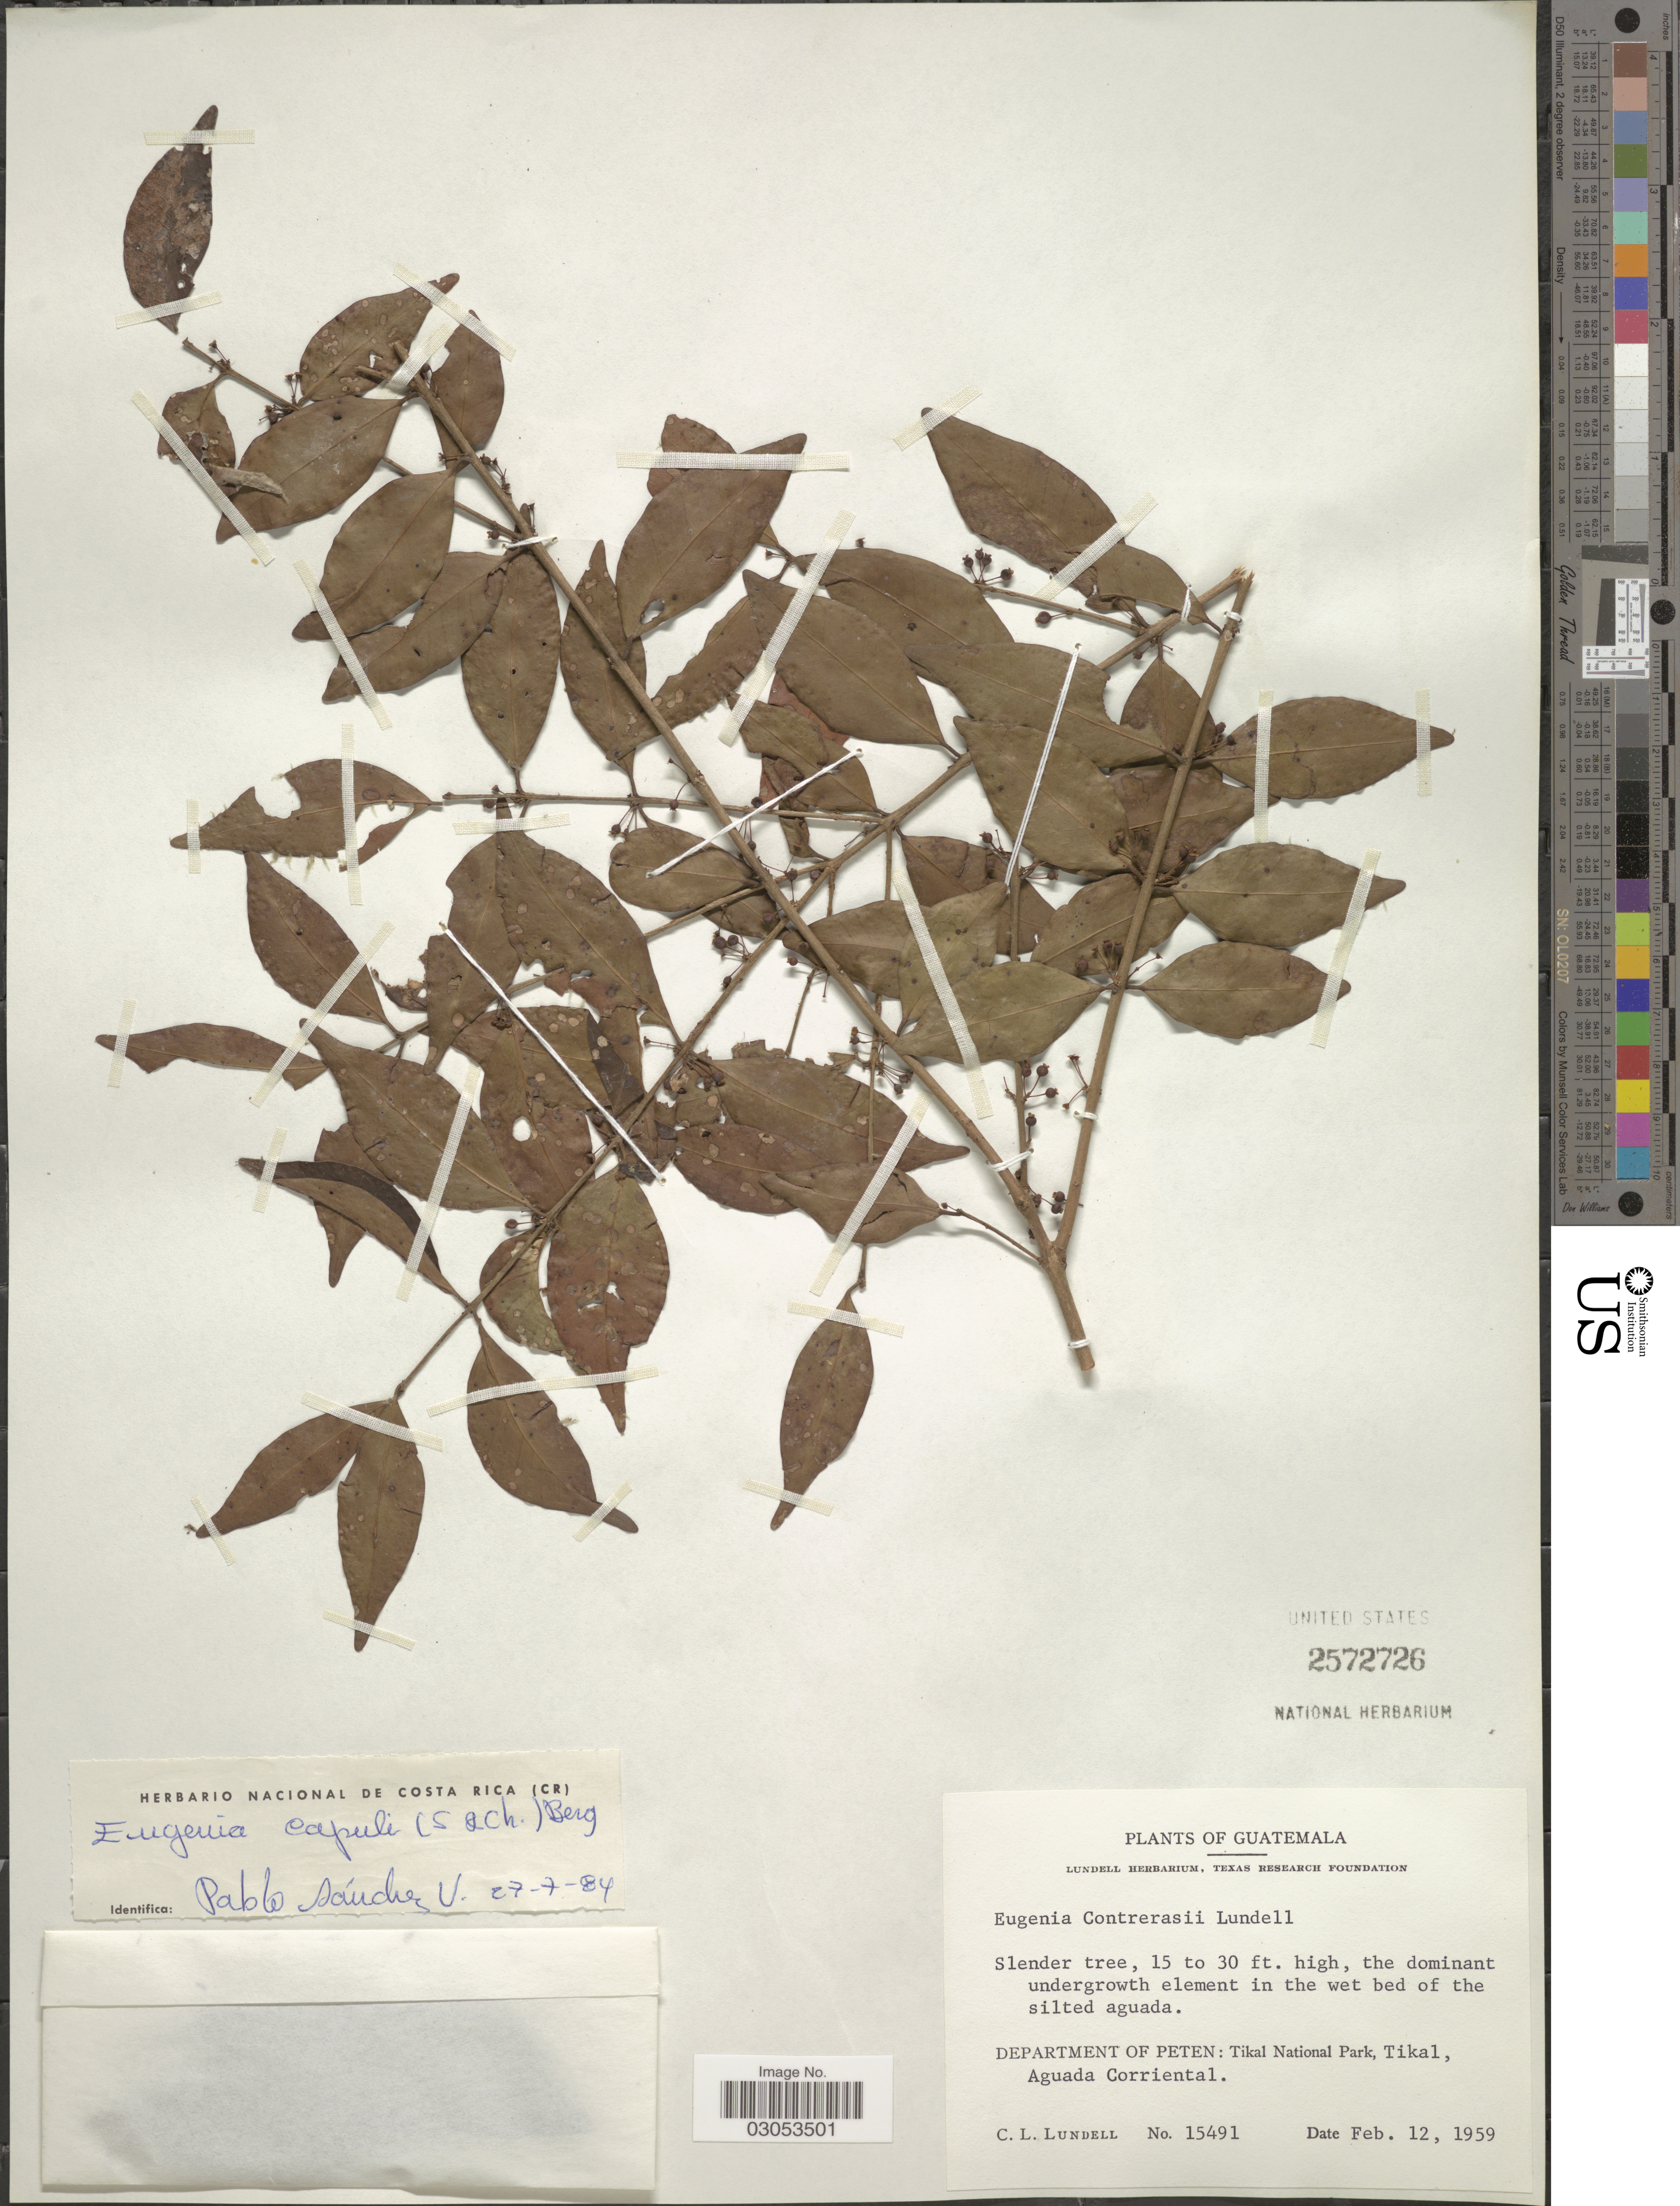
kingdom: Plantae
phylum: Tracheophyta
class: Magnoliopsida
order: Myrtales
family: Myrtaceae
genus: Eugenia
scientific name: Eugenia capuli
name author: (Schltdl. & Cham.) Hook. & Arn.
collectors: C. L. Lundell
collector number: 15491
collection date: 1959-02-12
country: Guatemala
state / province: El Petén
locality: Department of Peten: Tikal National Park, Tikal, Aguada Corriental.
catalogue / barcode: US 2572726